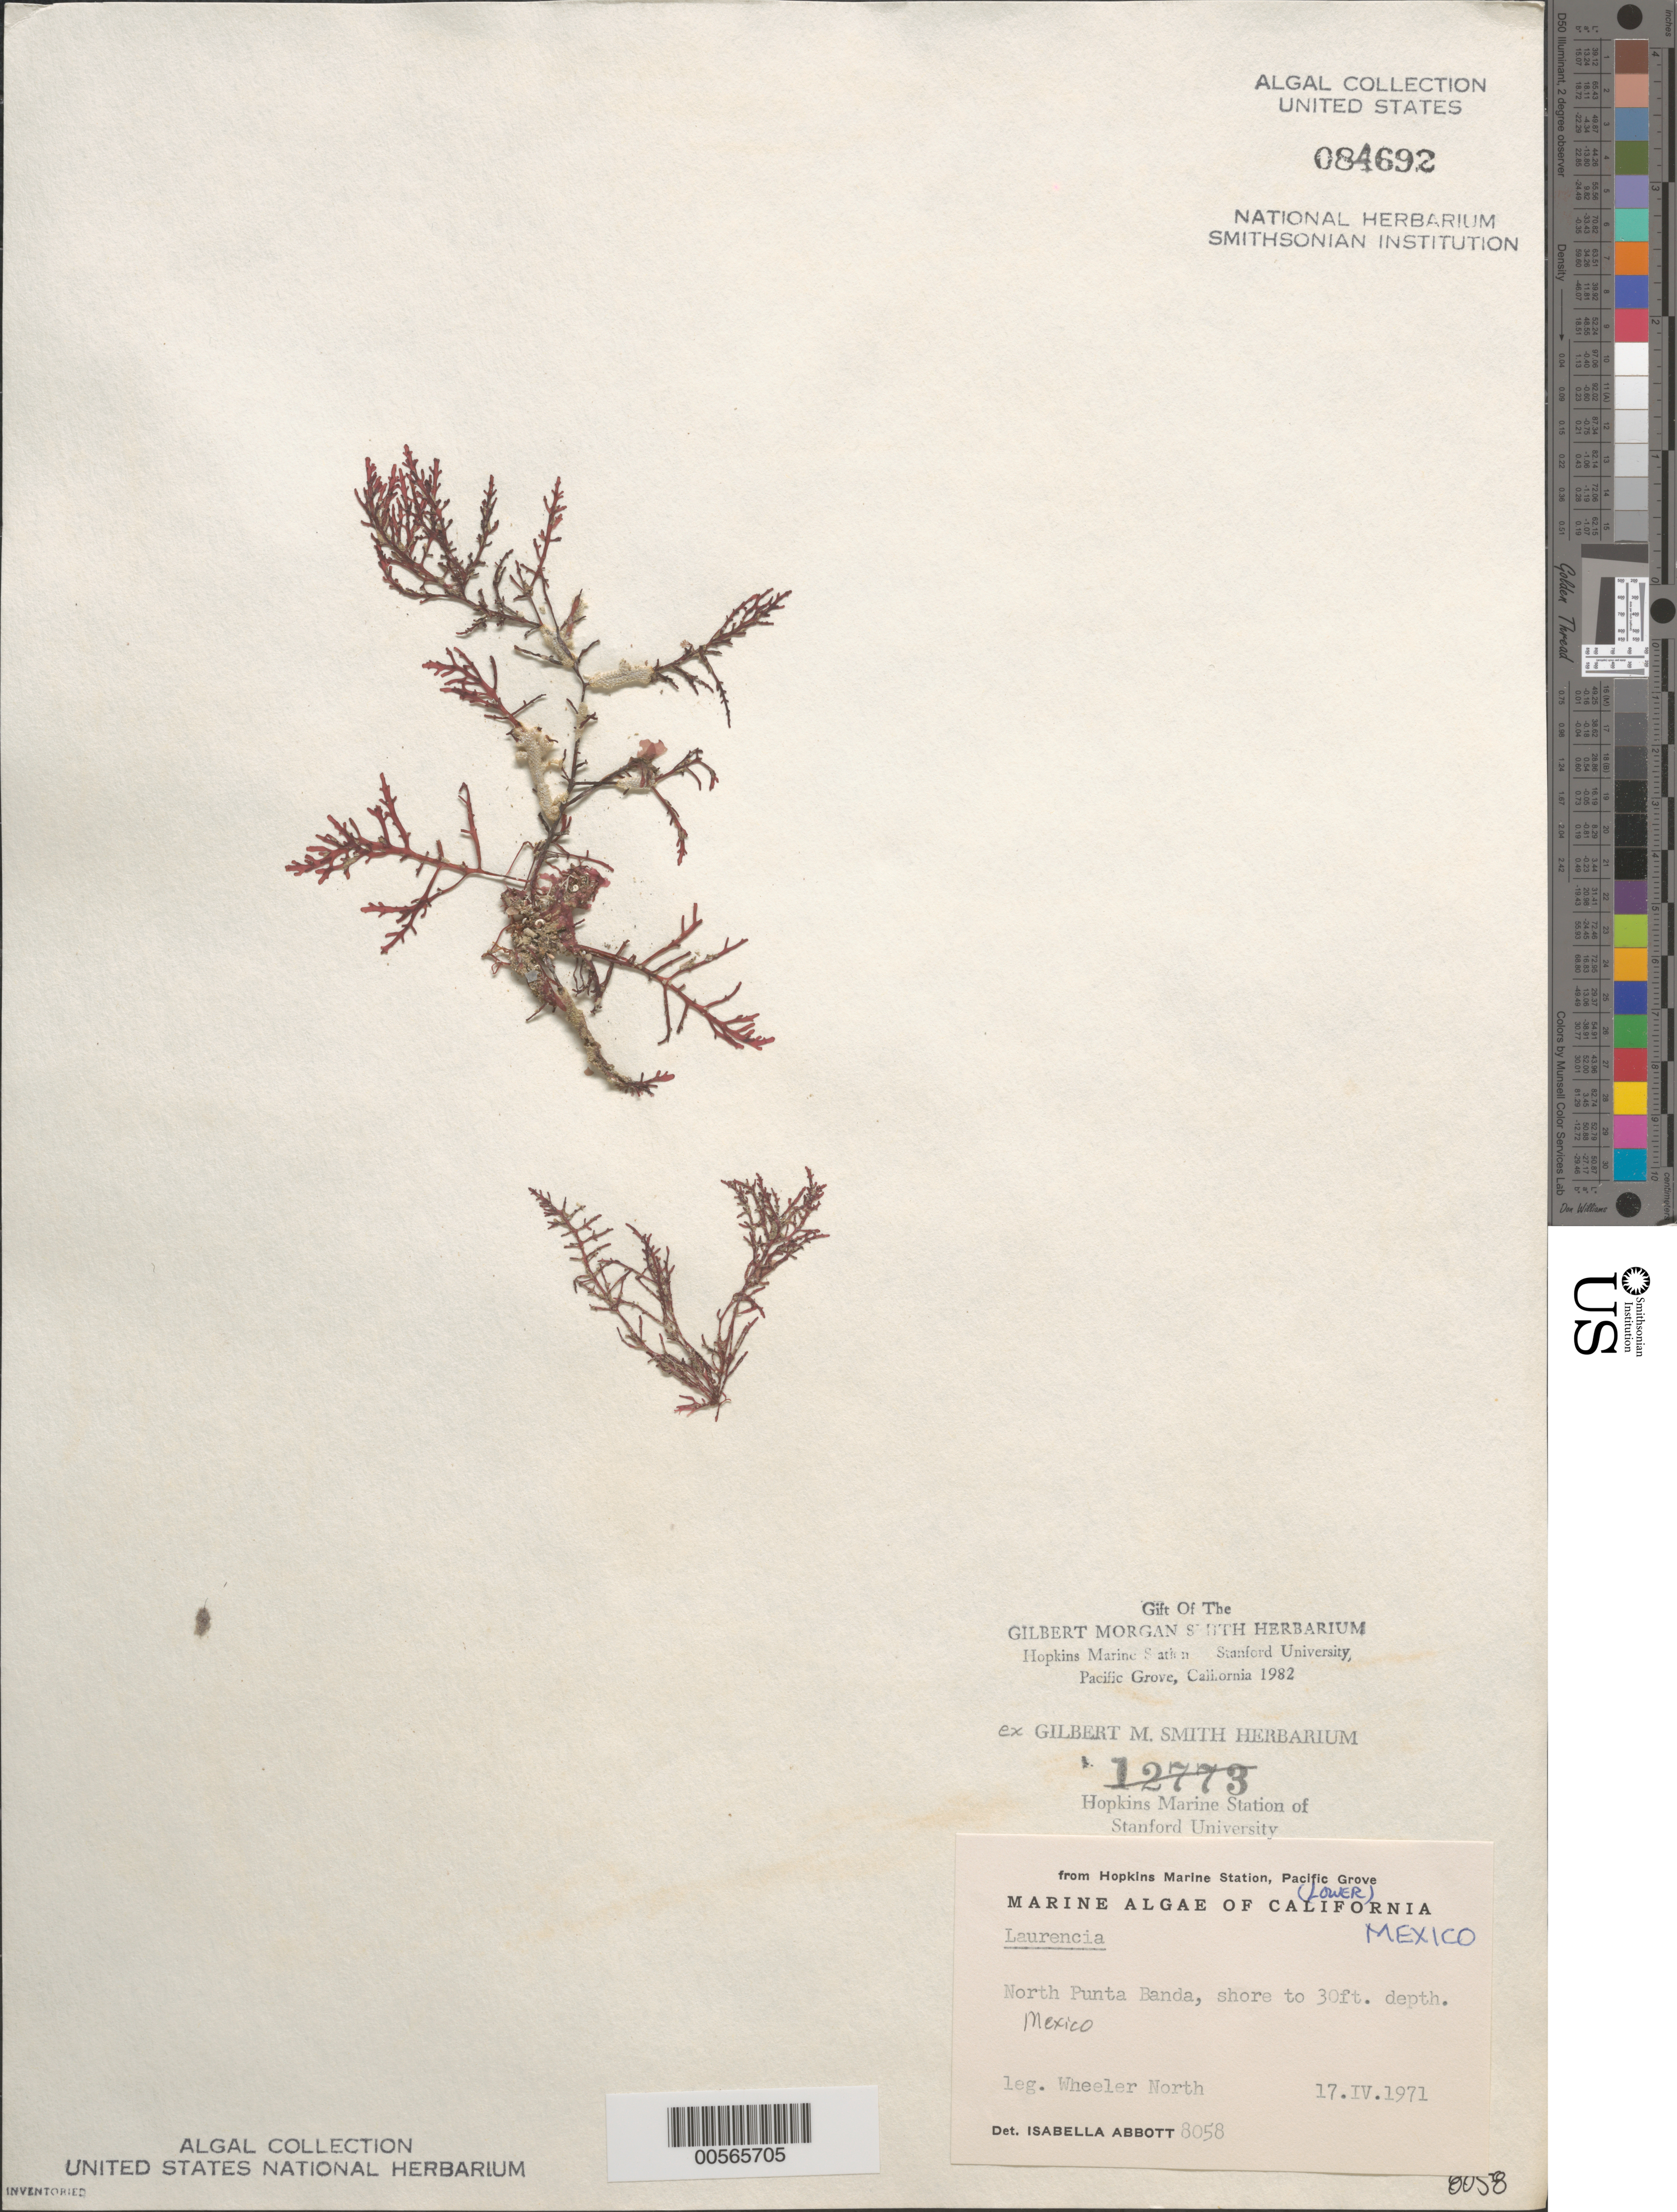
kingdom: Plantae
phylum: Rhodophyta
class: Florideophyceae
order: Ceramiales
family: Rhodomelaceae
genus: Laurencia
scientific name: Laurencia sp.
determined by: Abbott, Isabella A.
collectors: W. North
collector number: IAA 8058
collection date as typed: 17 Apr 1971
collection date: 1971-04-17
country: Mexico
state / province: Baja California Norte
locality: North Punta Banda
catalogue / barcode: US 84692